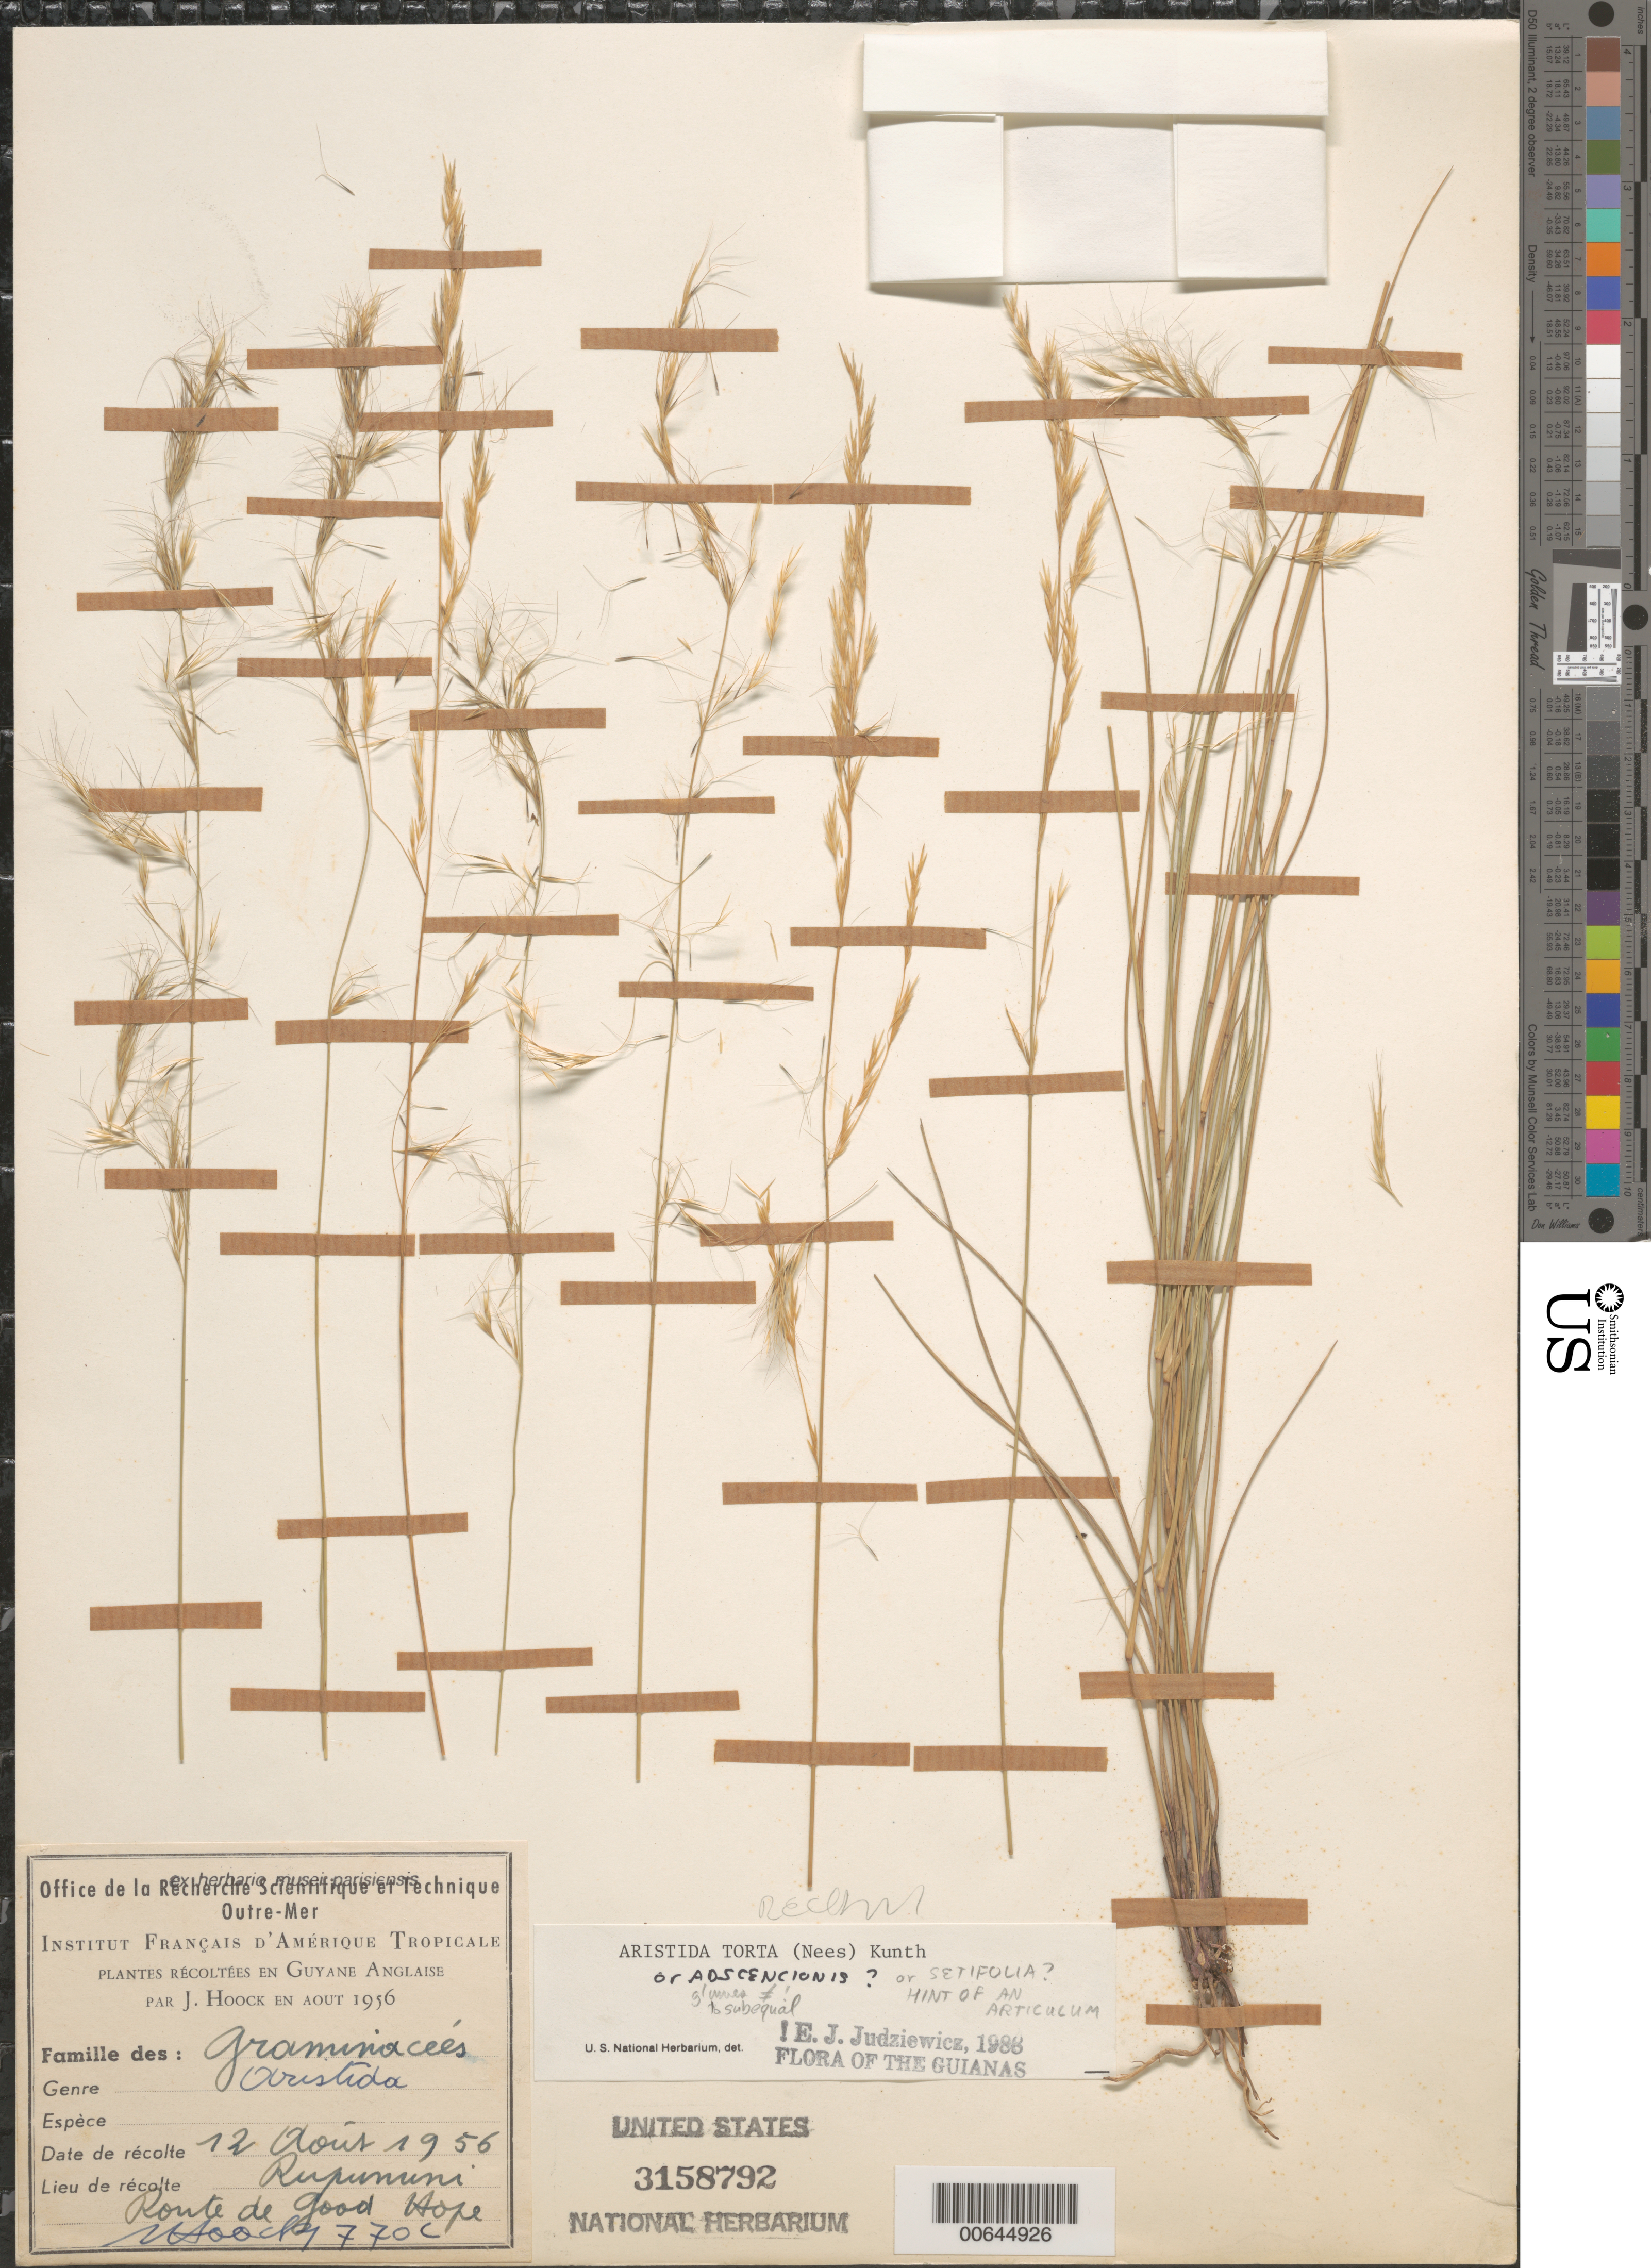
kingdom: Plantae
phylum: Tracheophyta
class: Liliopsida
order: Poales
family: Poaceae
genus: Aristida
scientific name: Aristida torta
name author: (Nees) Kunth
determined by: Judziewicz, E. J.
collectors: J. Hoock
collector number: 770 c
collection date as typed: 12-Aug-56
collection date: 1956-08-12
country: Guyana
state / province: U. Takutu-U. Essequibo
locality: Rupununi, Route de Good Hope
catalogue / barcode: US 3158792